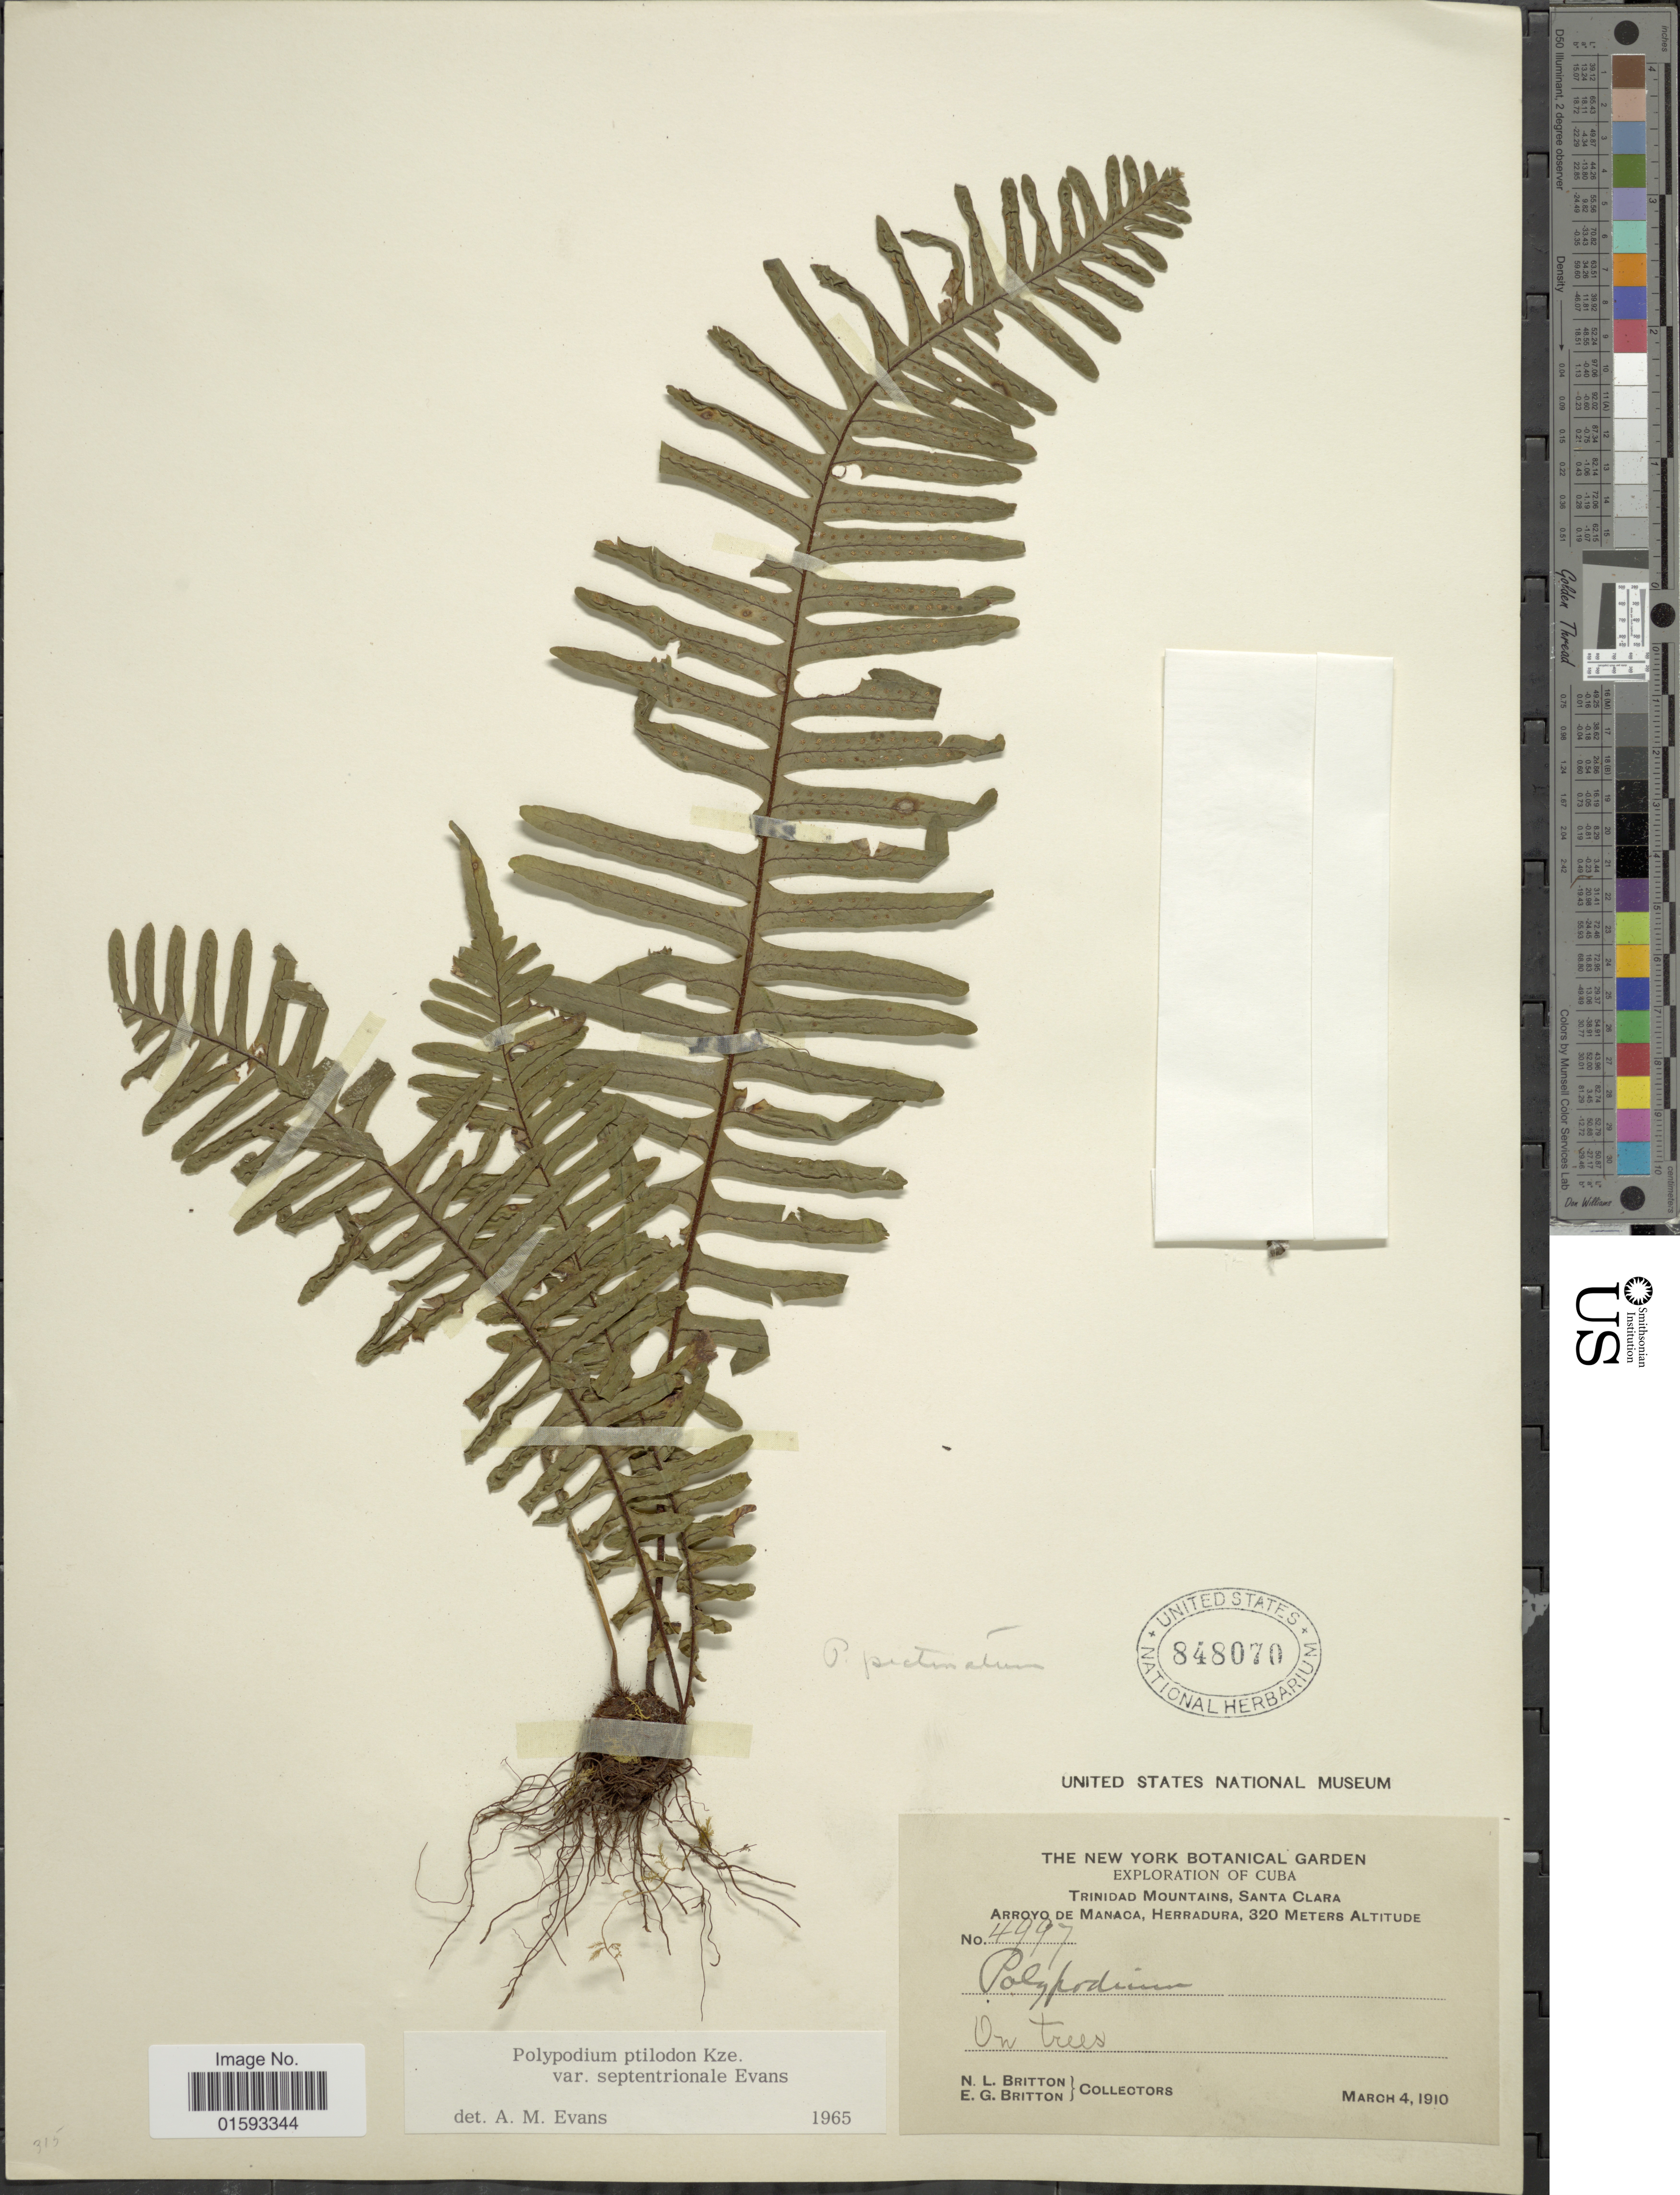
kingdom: Plantae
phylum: Tracheophyta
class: Polypodiopsida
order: Polypodiales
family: Polypodiaceae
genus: Pecluma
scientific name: Pecluma ptilodos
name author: (Kunze) Price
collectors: N. Britton & E. G. Britton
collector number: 4997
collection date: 1910-03-04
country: Cuba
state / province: Las Villas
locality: Trinidad Mountains, Santa Clara, Arroyo de Manaca, Herradura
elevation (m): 320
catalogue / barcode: US 848070